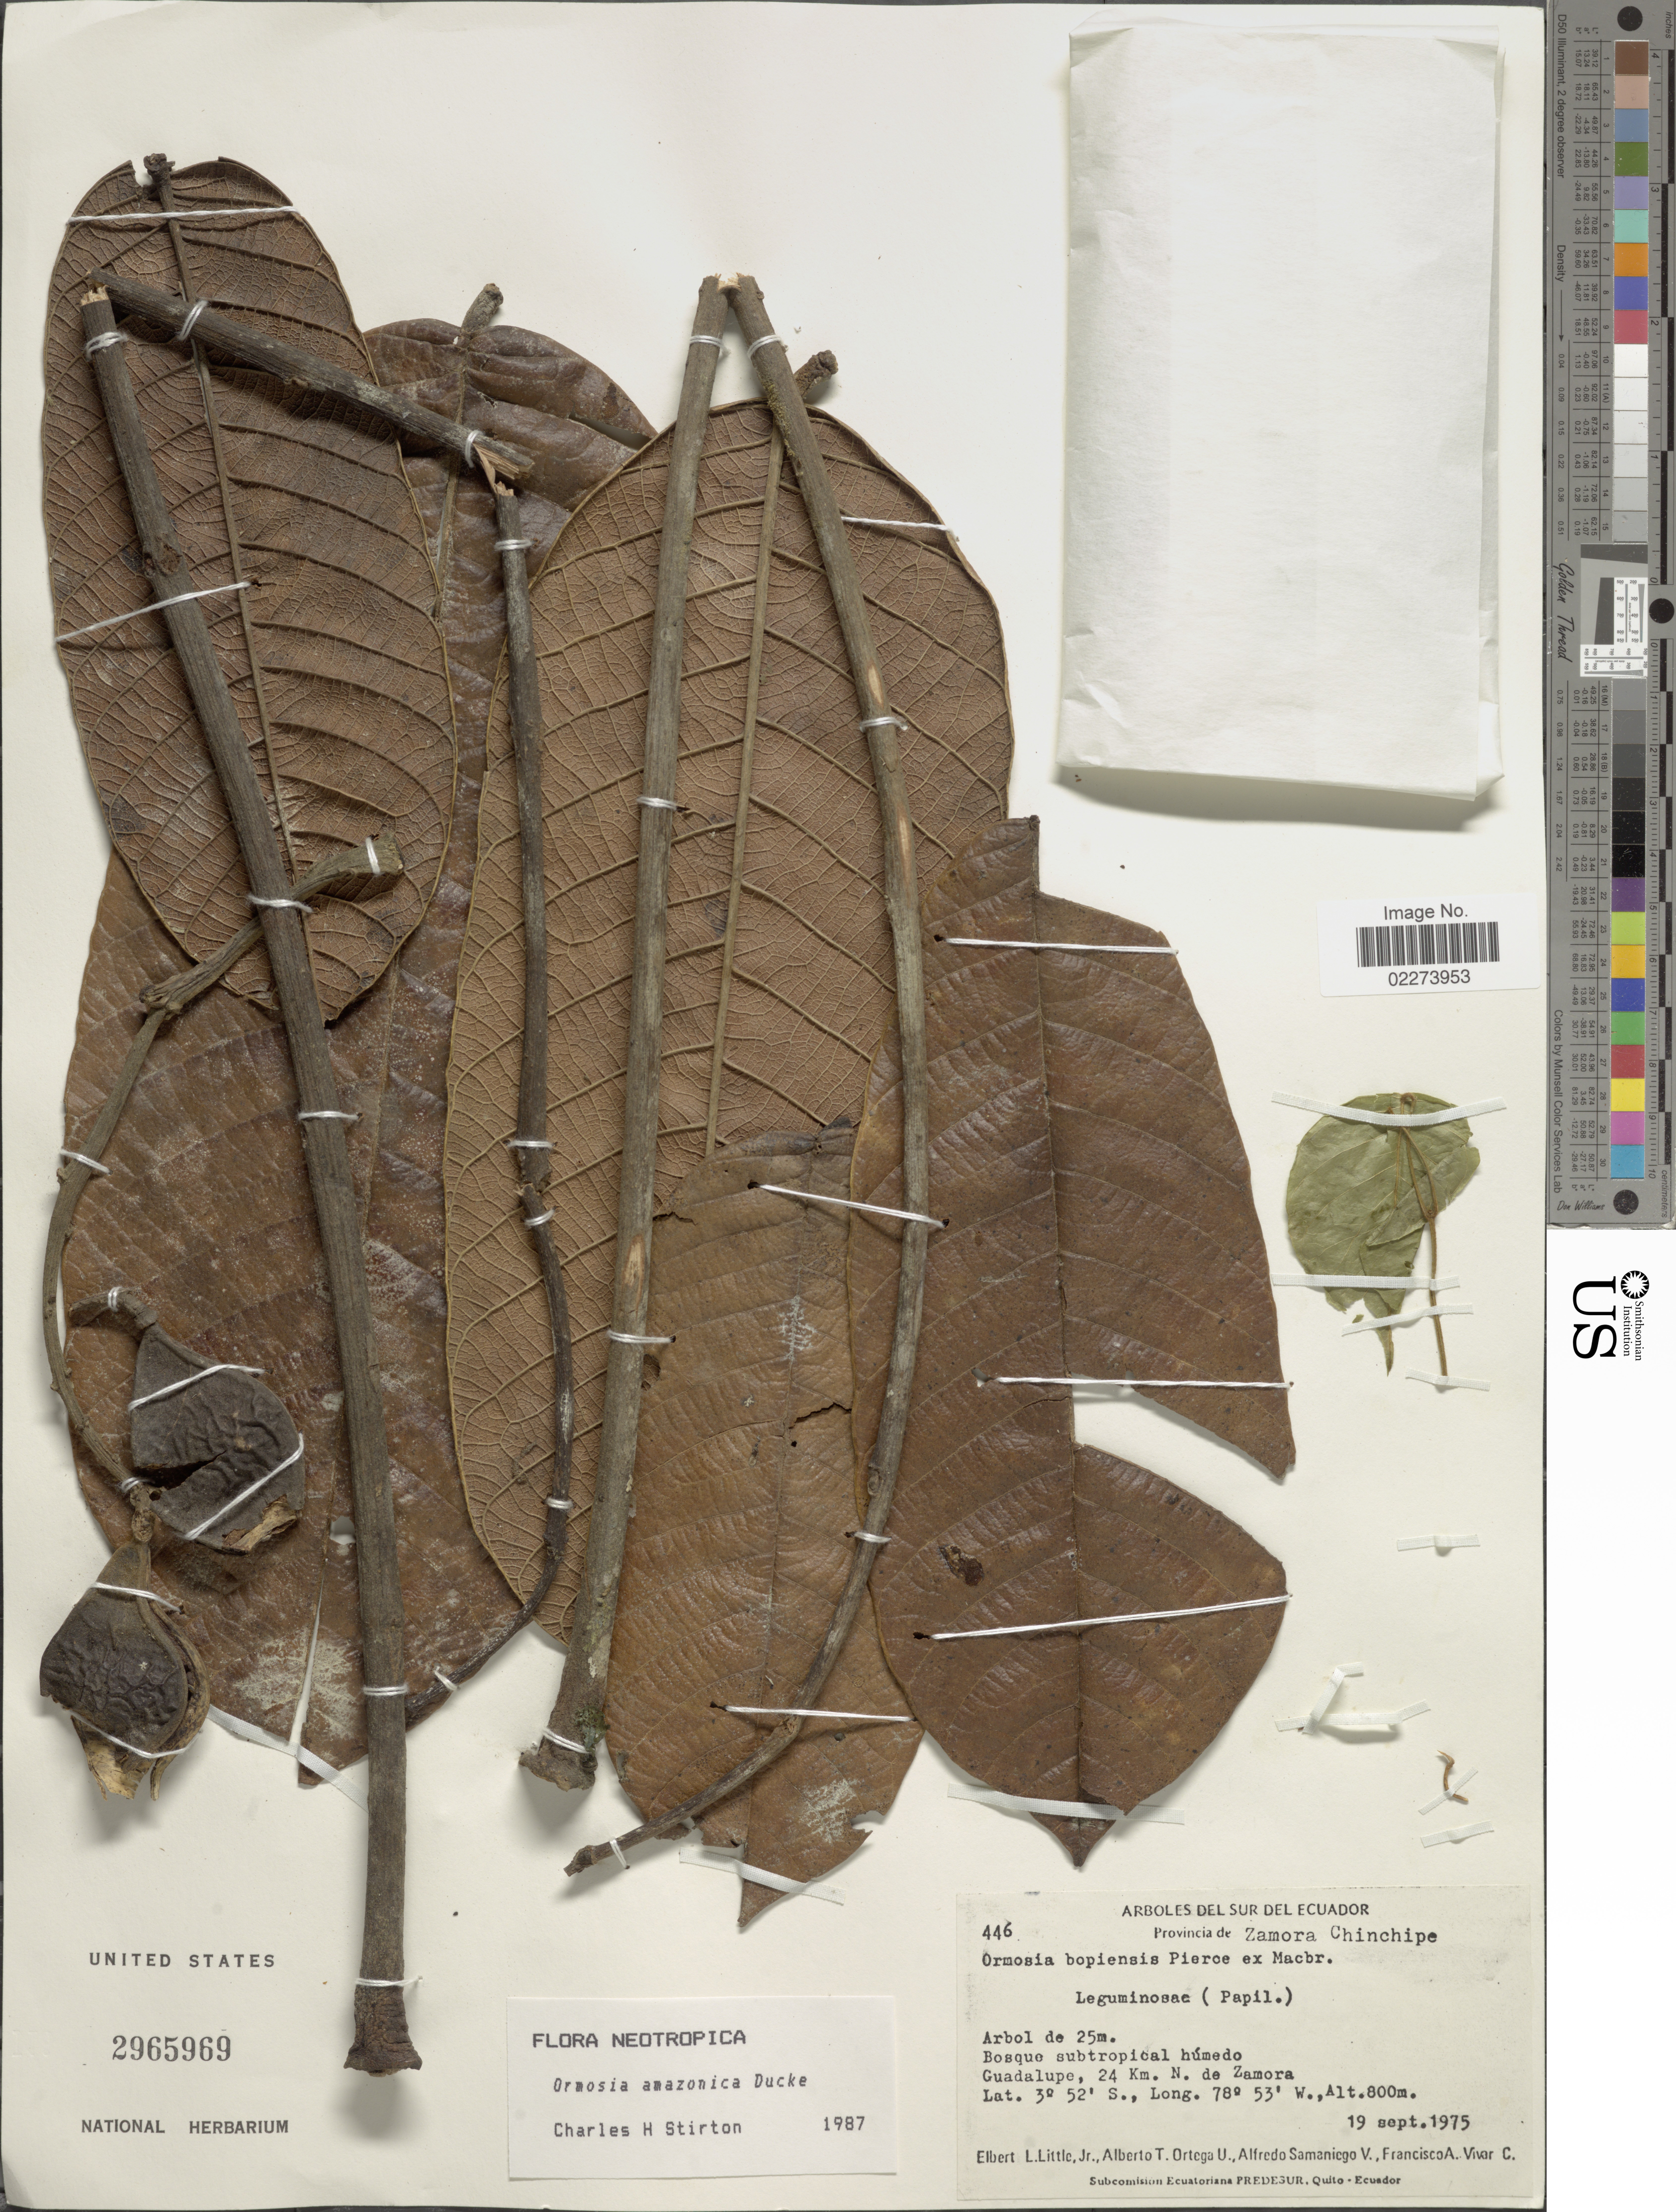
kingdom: Plantae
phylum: Tracheophyta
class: Magnoliopsida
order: Fabales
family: Fabaceae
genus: Ormosia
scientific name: Ormosia amazonica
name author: Ducke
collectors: E. L. Little, A. T. Ortega U., A. V. Samaniego & F. A. Vivar C.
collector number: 446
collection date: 1975-09-19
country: Ecuador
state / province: Zamora-Chinchipe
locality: Provincia de Zamora Chinchipe, Guadalupe, 24 km. N. de Zamora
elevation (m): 800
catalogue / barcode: US 2965969